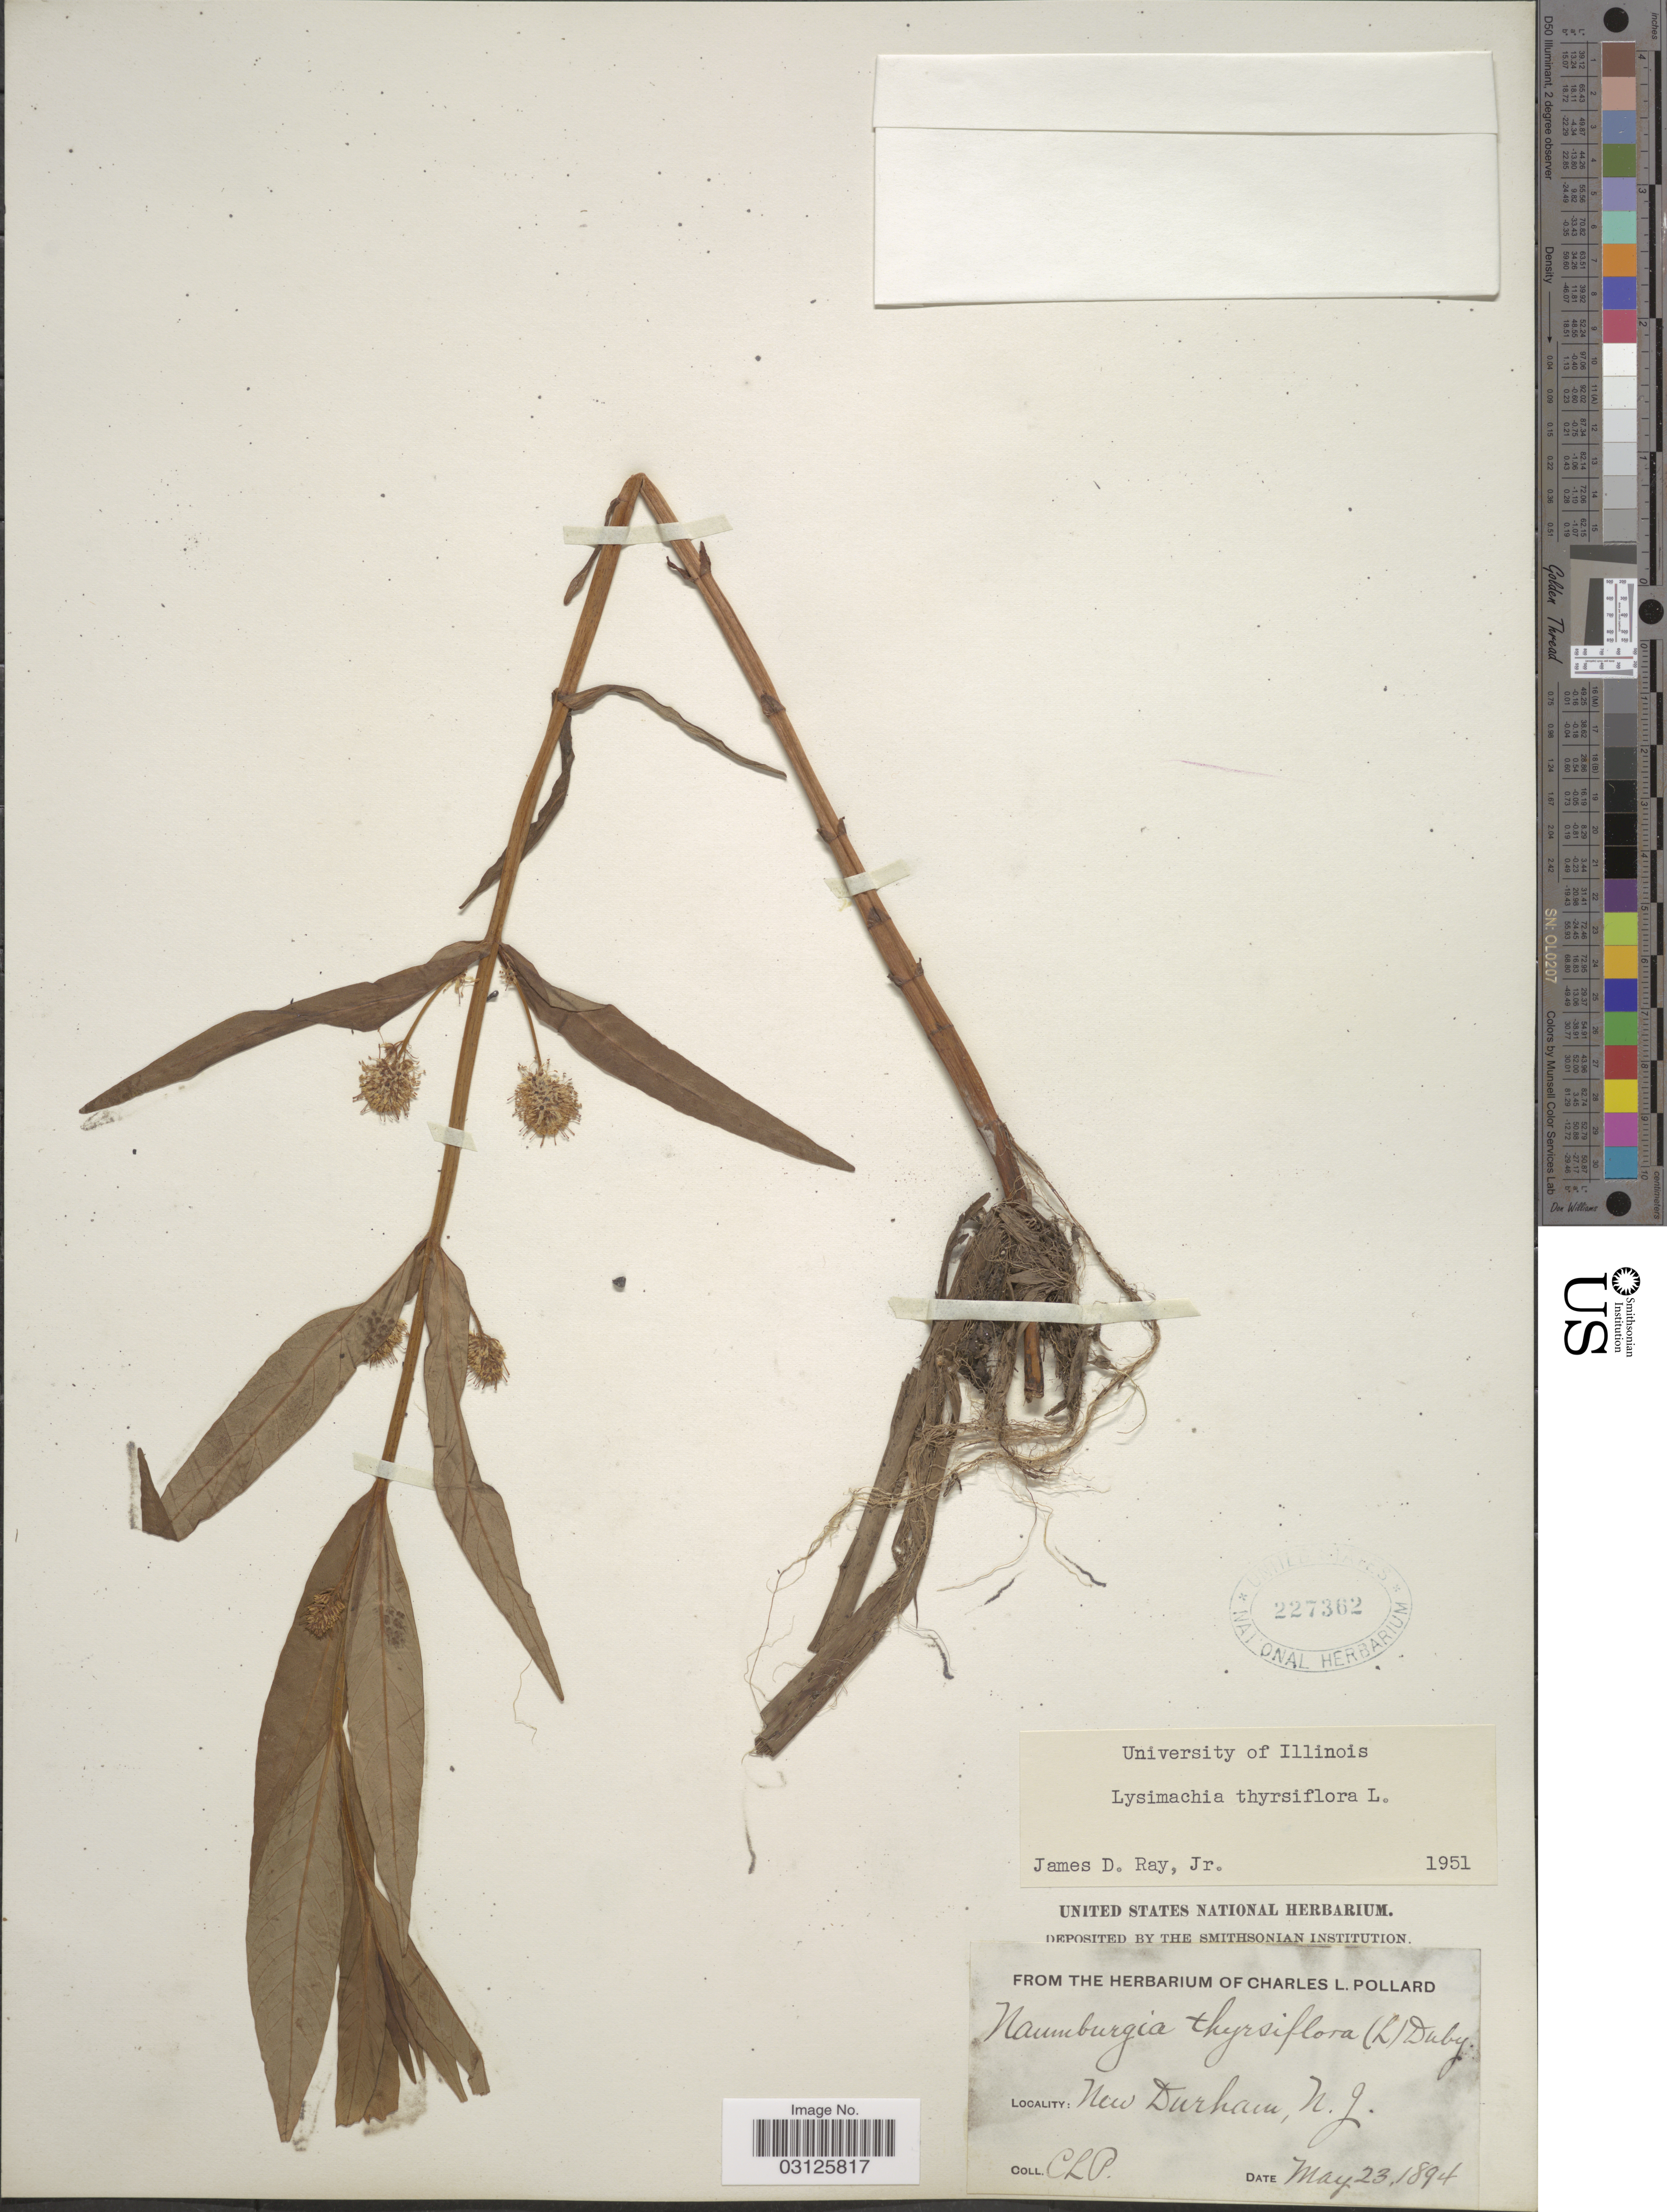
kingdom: Plantae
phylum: Tracheophyta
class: Magnoliopsida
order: Ericales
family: Primulaceae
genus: Lysimachia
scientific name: Lysimachia thyrsiflora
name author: L.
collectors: C. L. Pollard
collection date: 1894-05-23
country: United States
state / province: New Jersey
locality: New Durham, N. J.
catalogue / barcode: US 227362